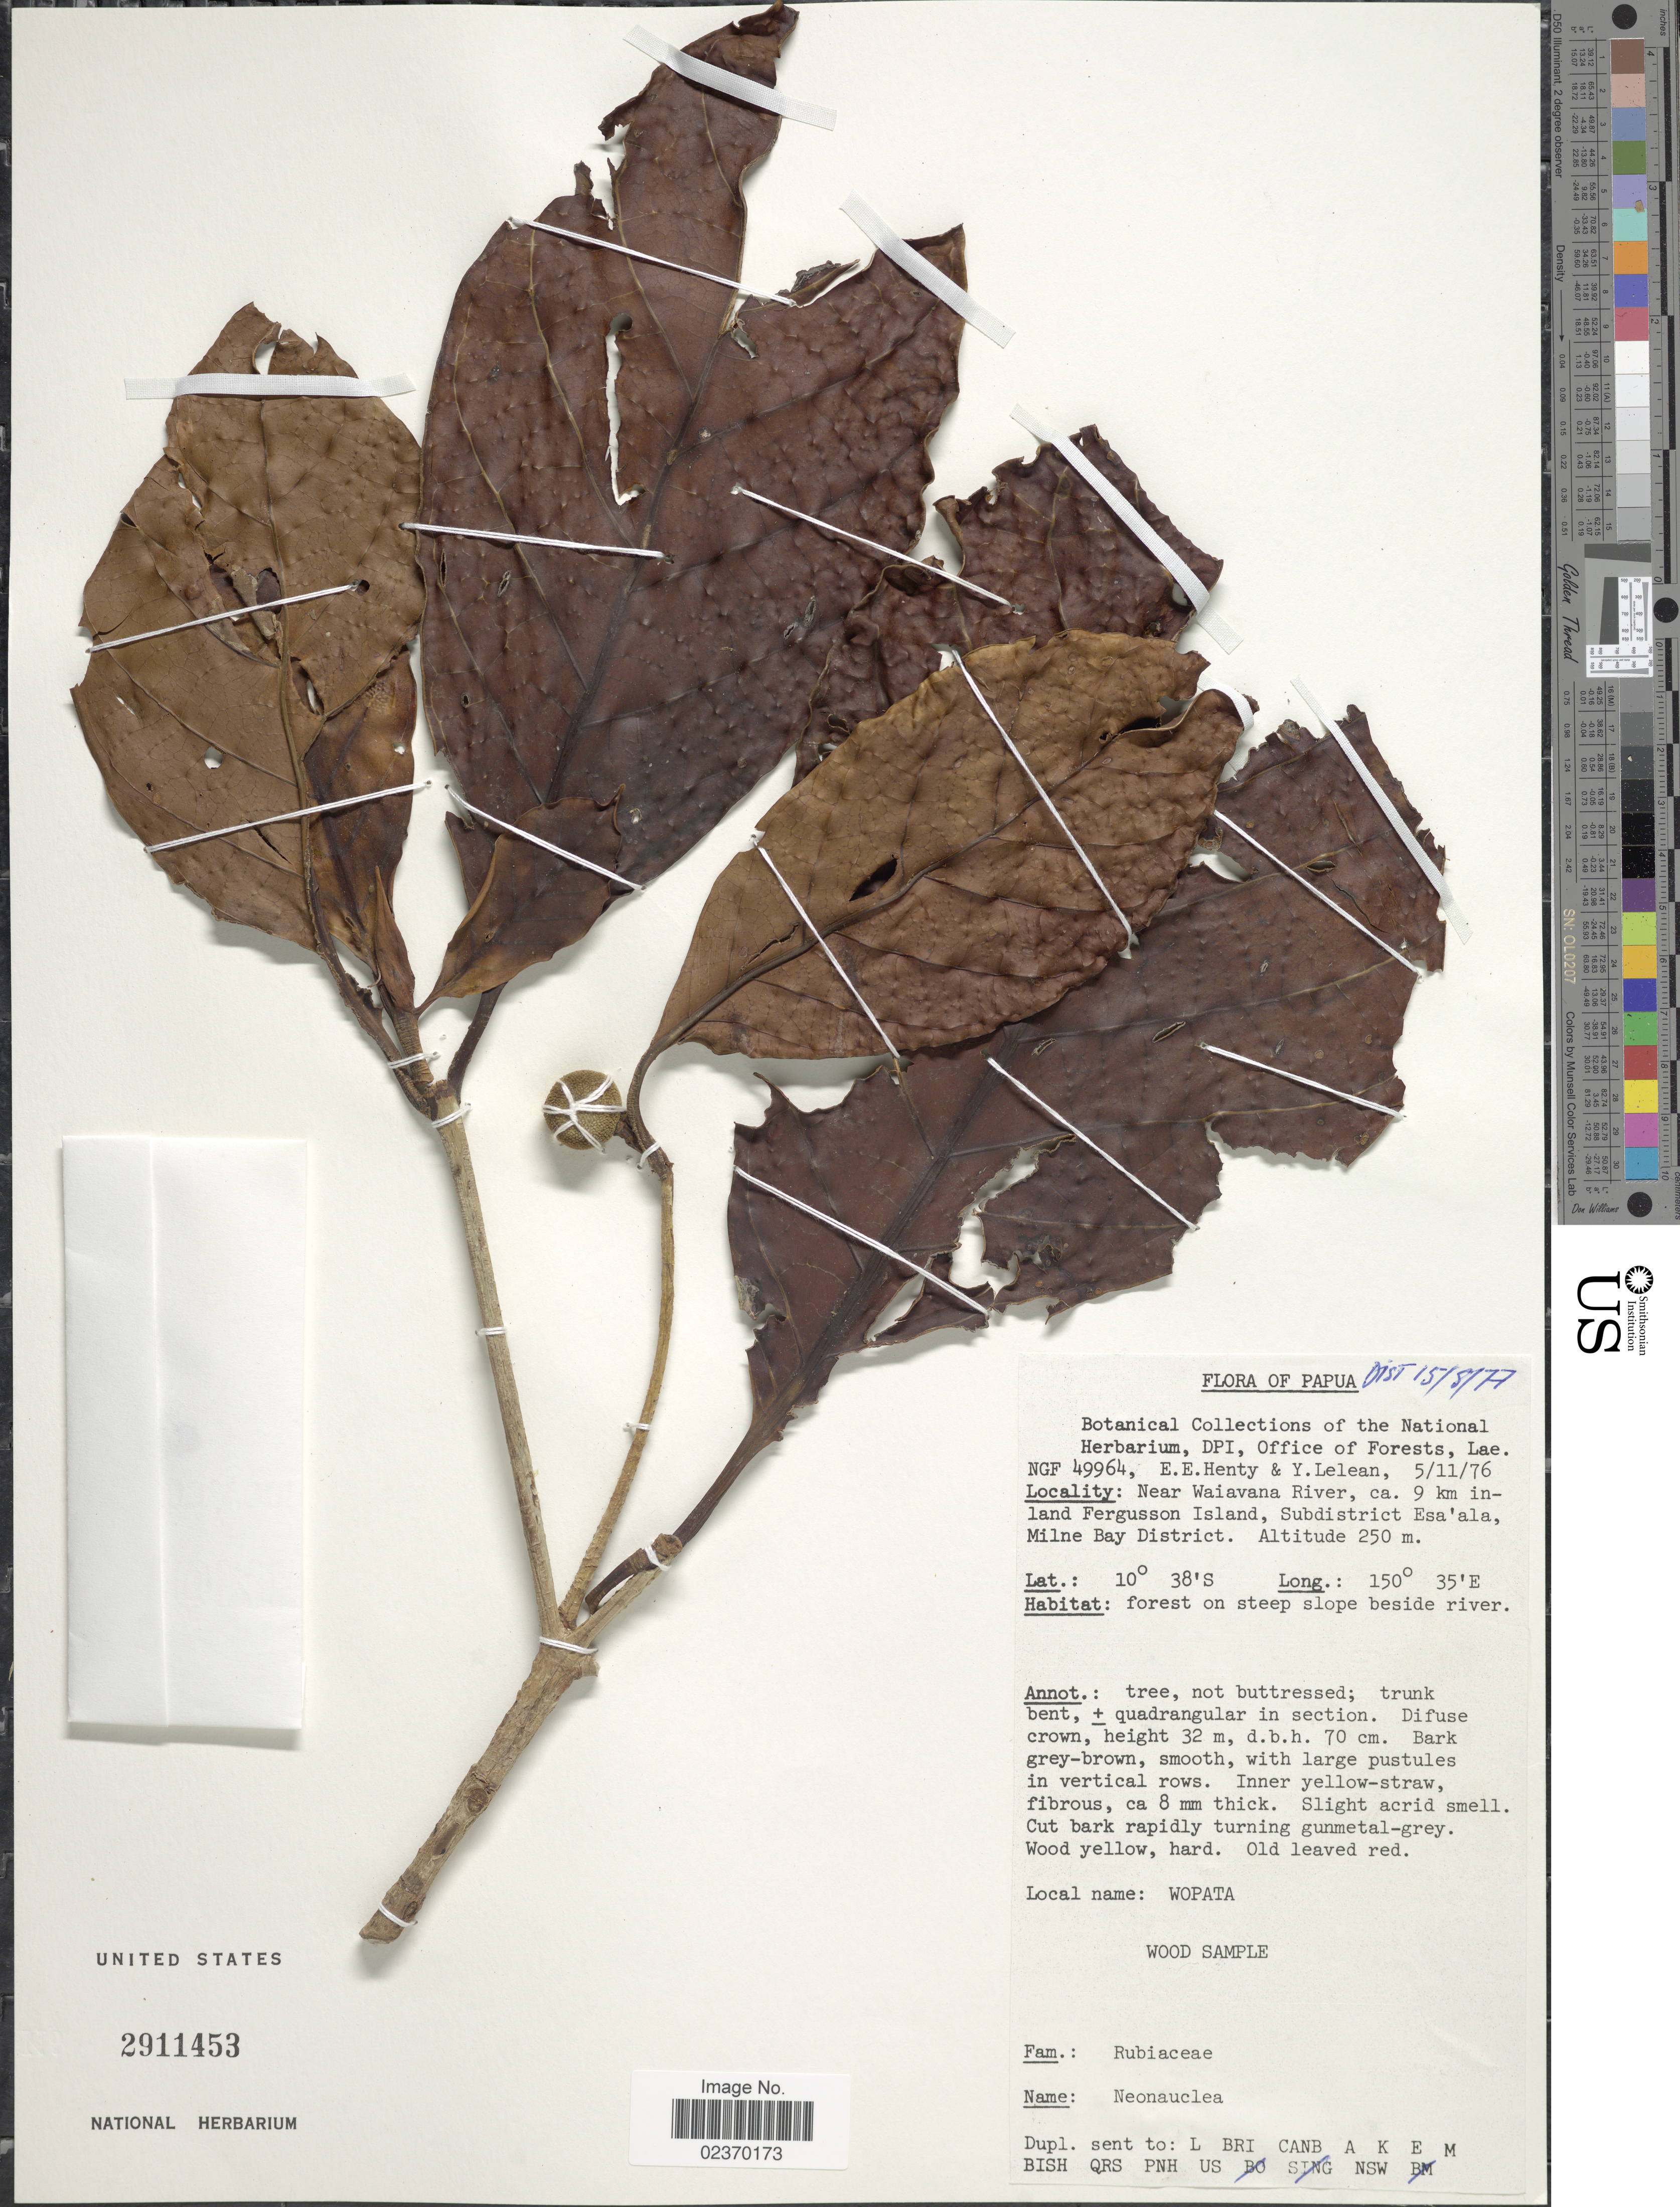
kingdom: Plantae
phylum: Tracheophyta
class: Magnoliopsida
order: Gentianales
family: Rubiaceae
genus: Neonauclea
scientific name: Neonauclea sp.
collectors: E. Henty & Y. Lelean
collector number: NGF 28600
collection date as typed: Transcribed d/m/y: 5/11/76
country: Papua New Guinea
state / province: Milne Bay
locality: Near Waiavana river, ca. 9 km inland Fergusson Island, Subdistrict Esa'ala, Milne Bay District, forest on steep slope beside river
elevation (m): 250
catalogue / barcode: US 2911453